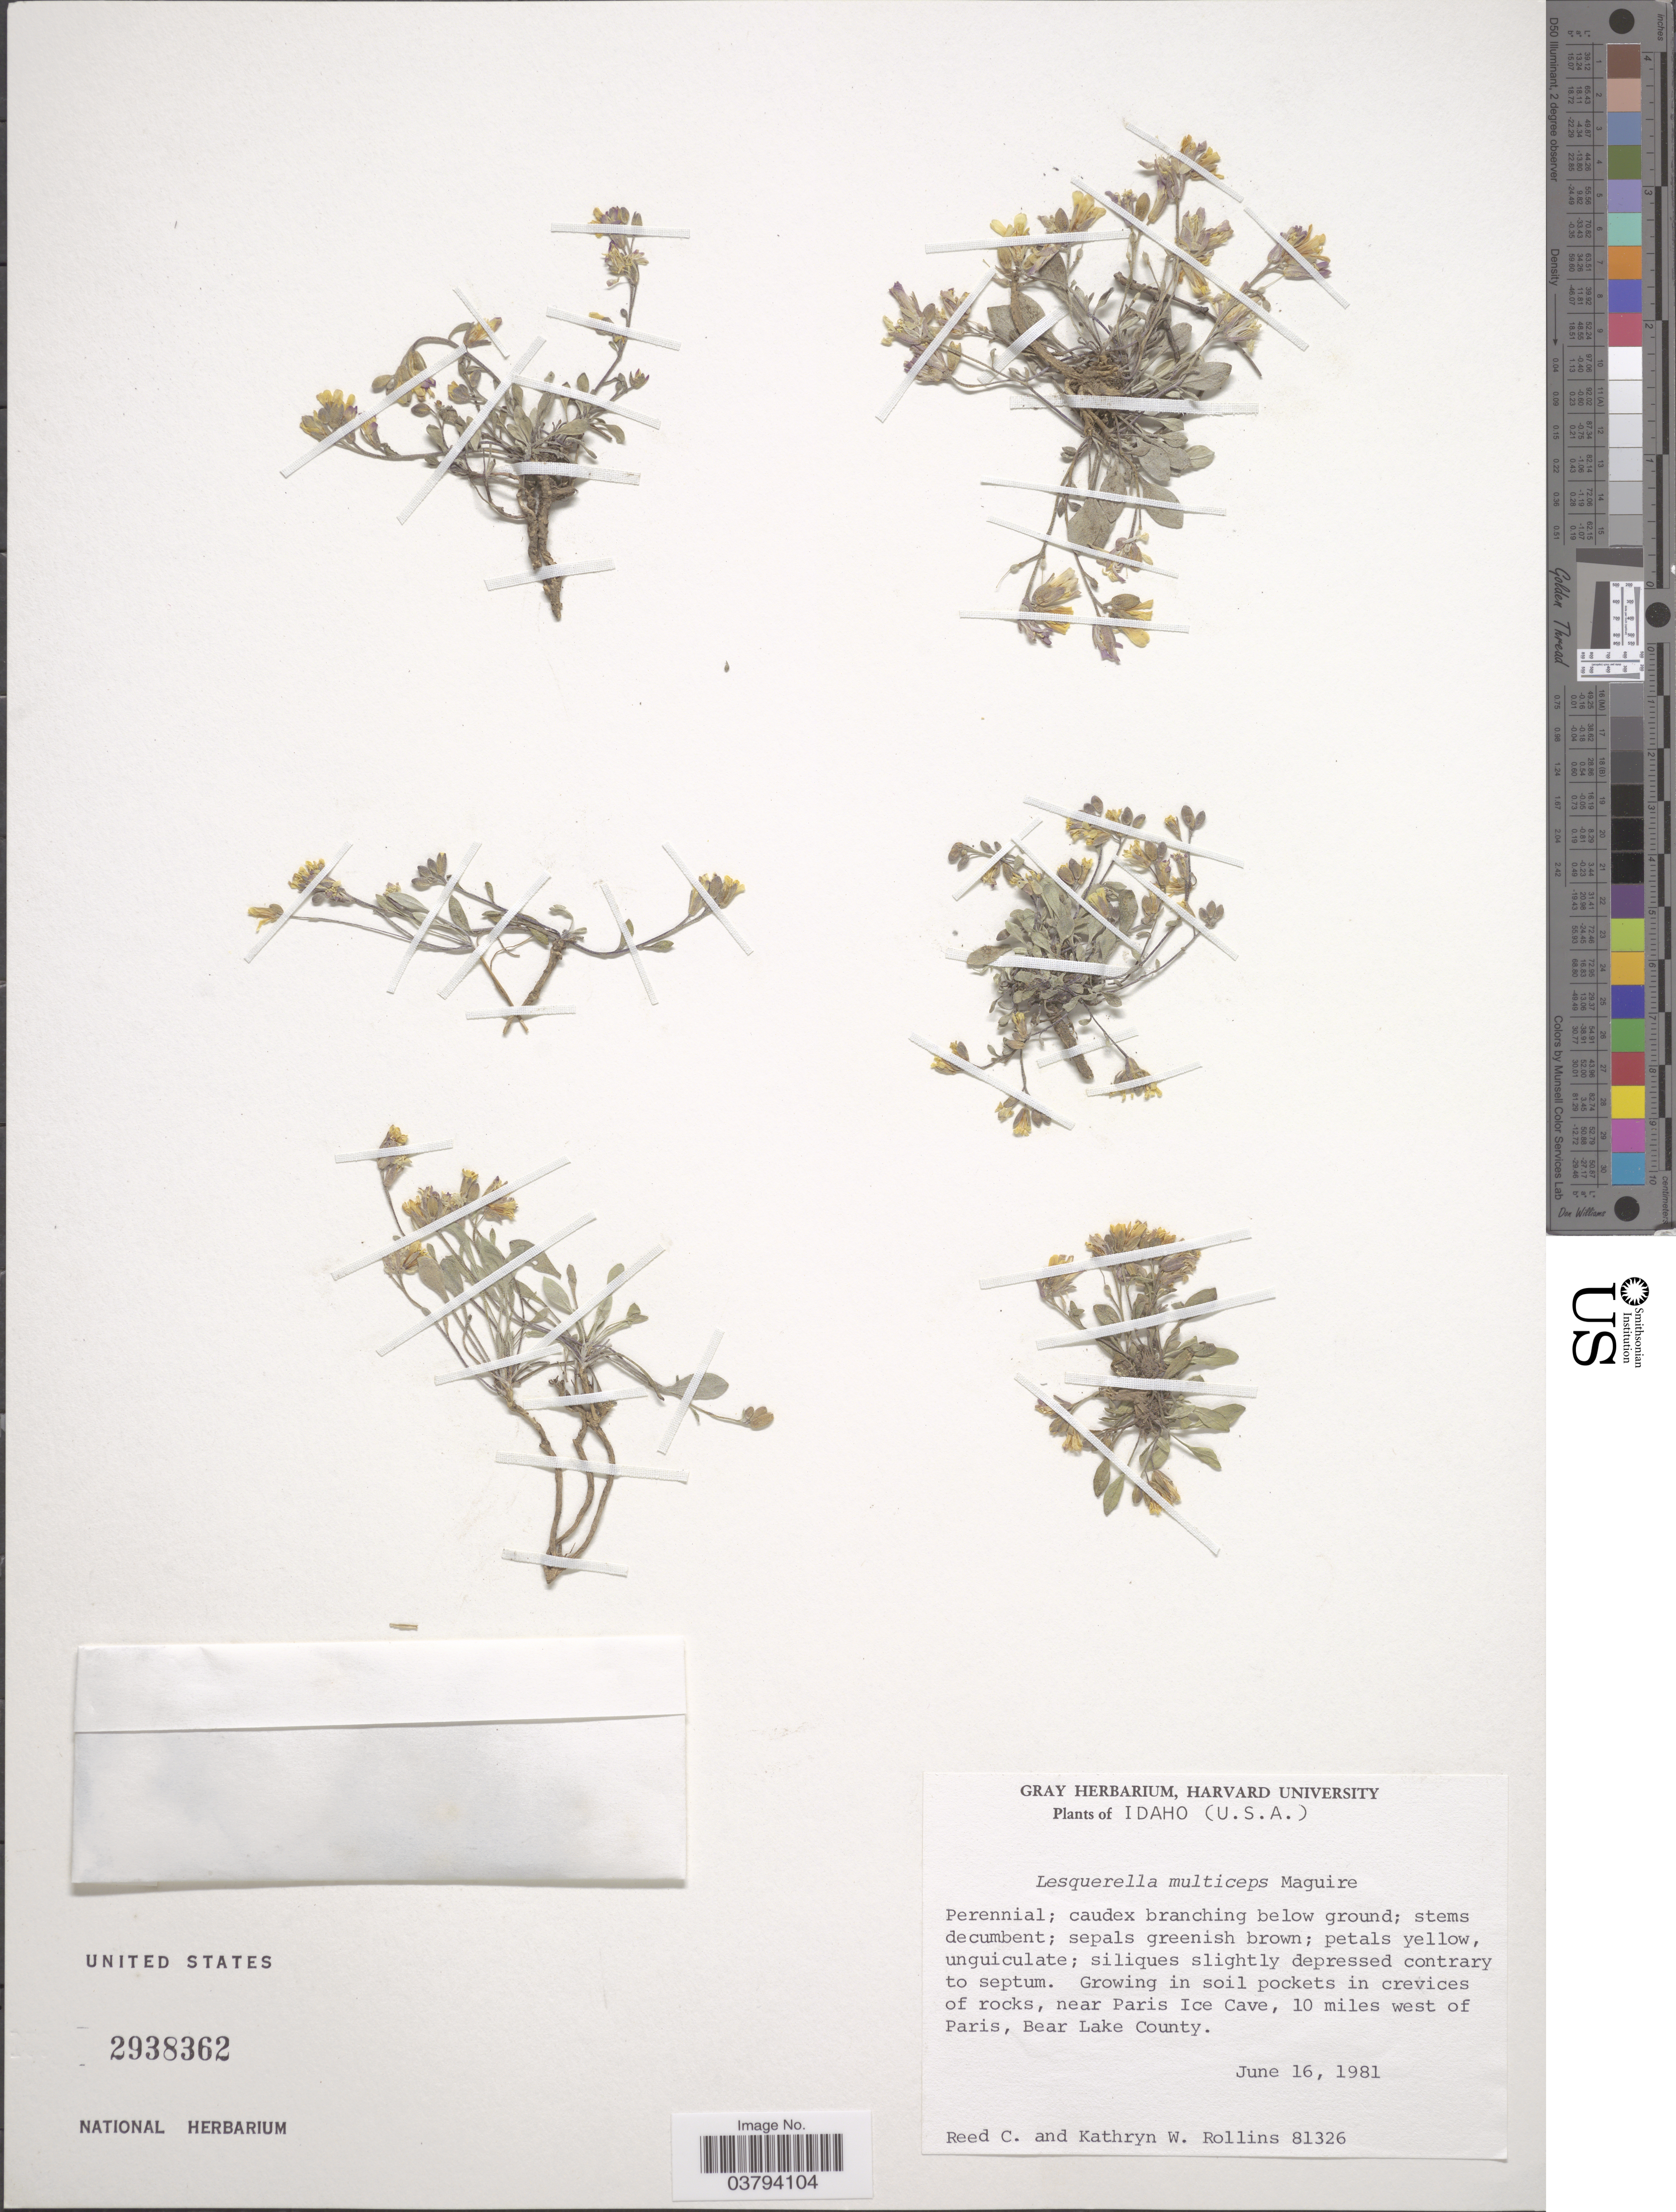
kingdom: Plantae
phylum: Tracheophyta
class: Magnoliopsida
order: Brassicales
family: Brassicaceae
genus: Lesquerella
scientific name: Lesquerella multiceps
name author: Maguire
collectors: R. C. Rollins & K. W. Rollins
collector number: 81326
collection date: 1981-06-16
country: United States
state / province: Idaho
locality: Near Paris Ice Cave, 10 miles west of Paris, Bear Lake County.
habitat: limy hillside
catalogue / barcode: US 2938362